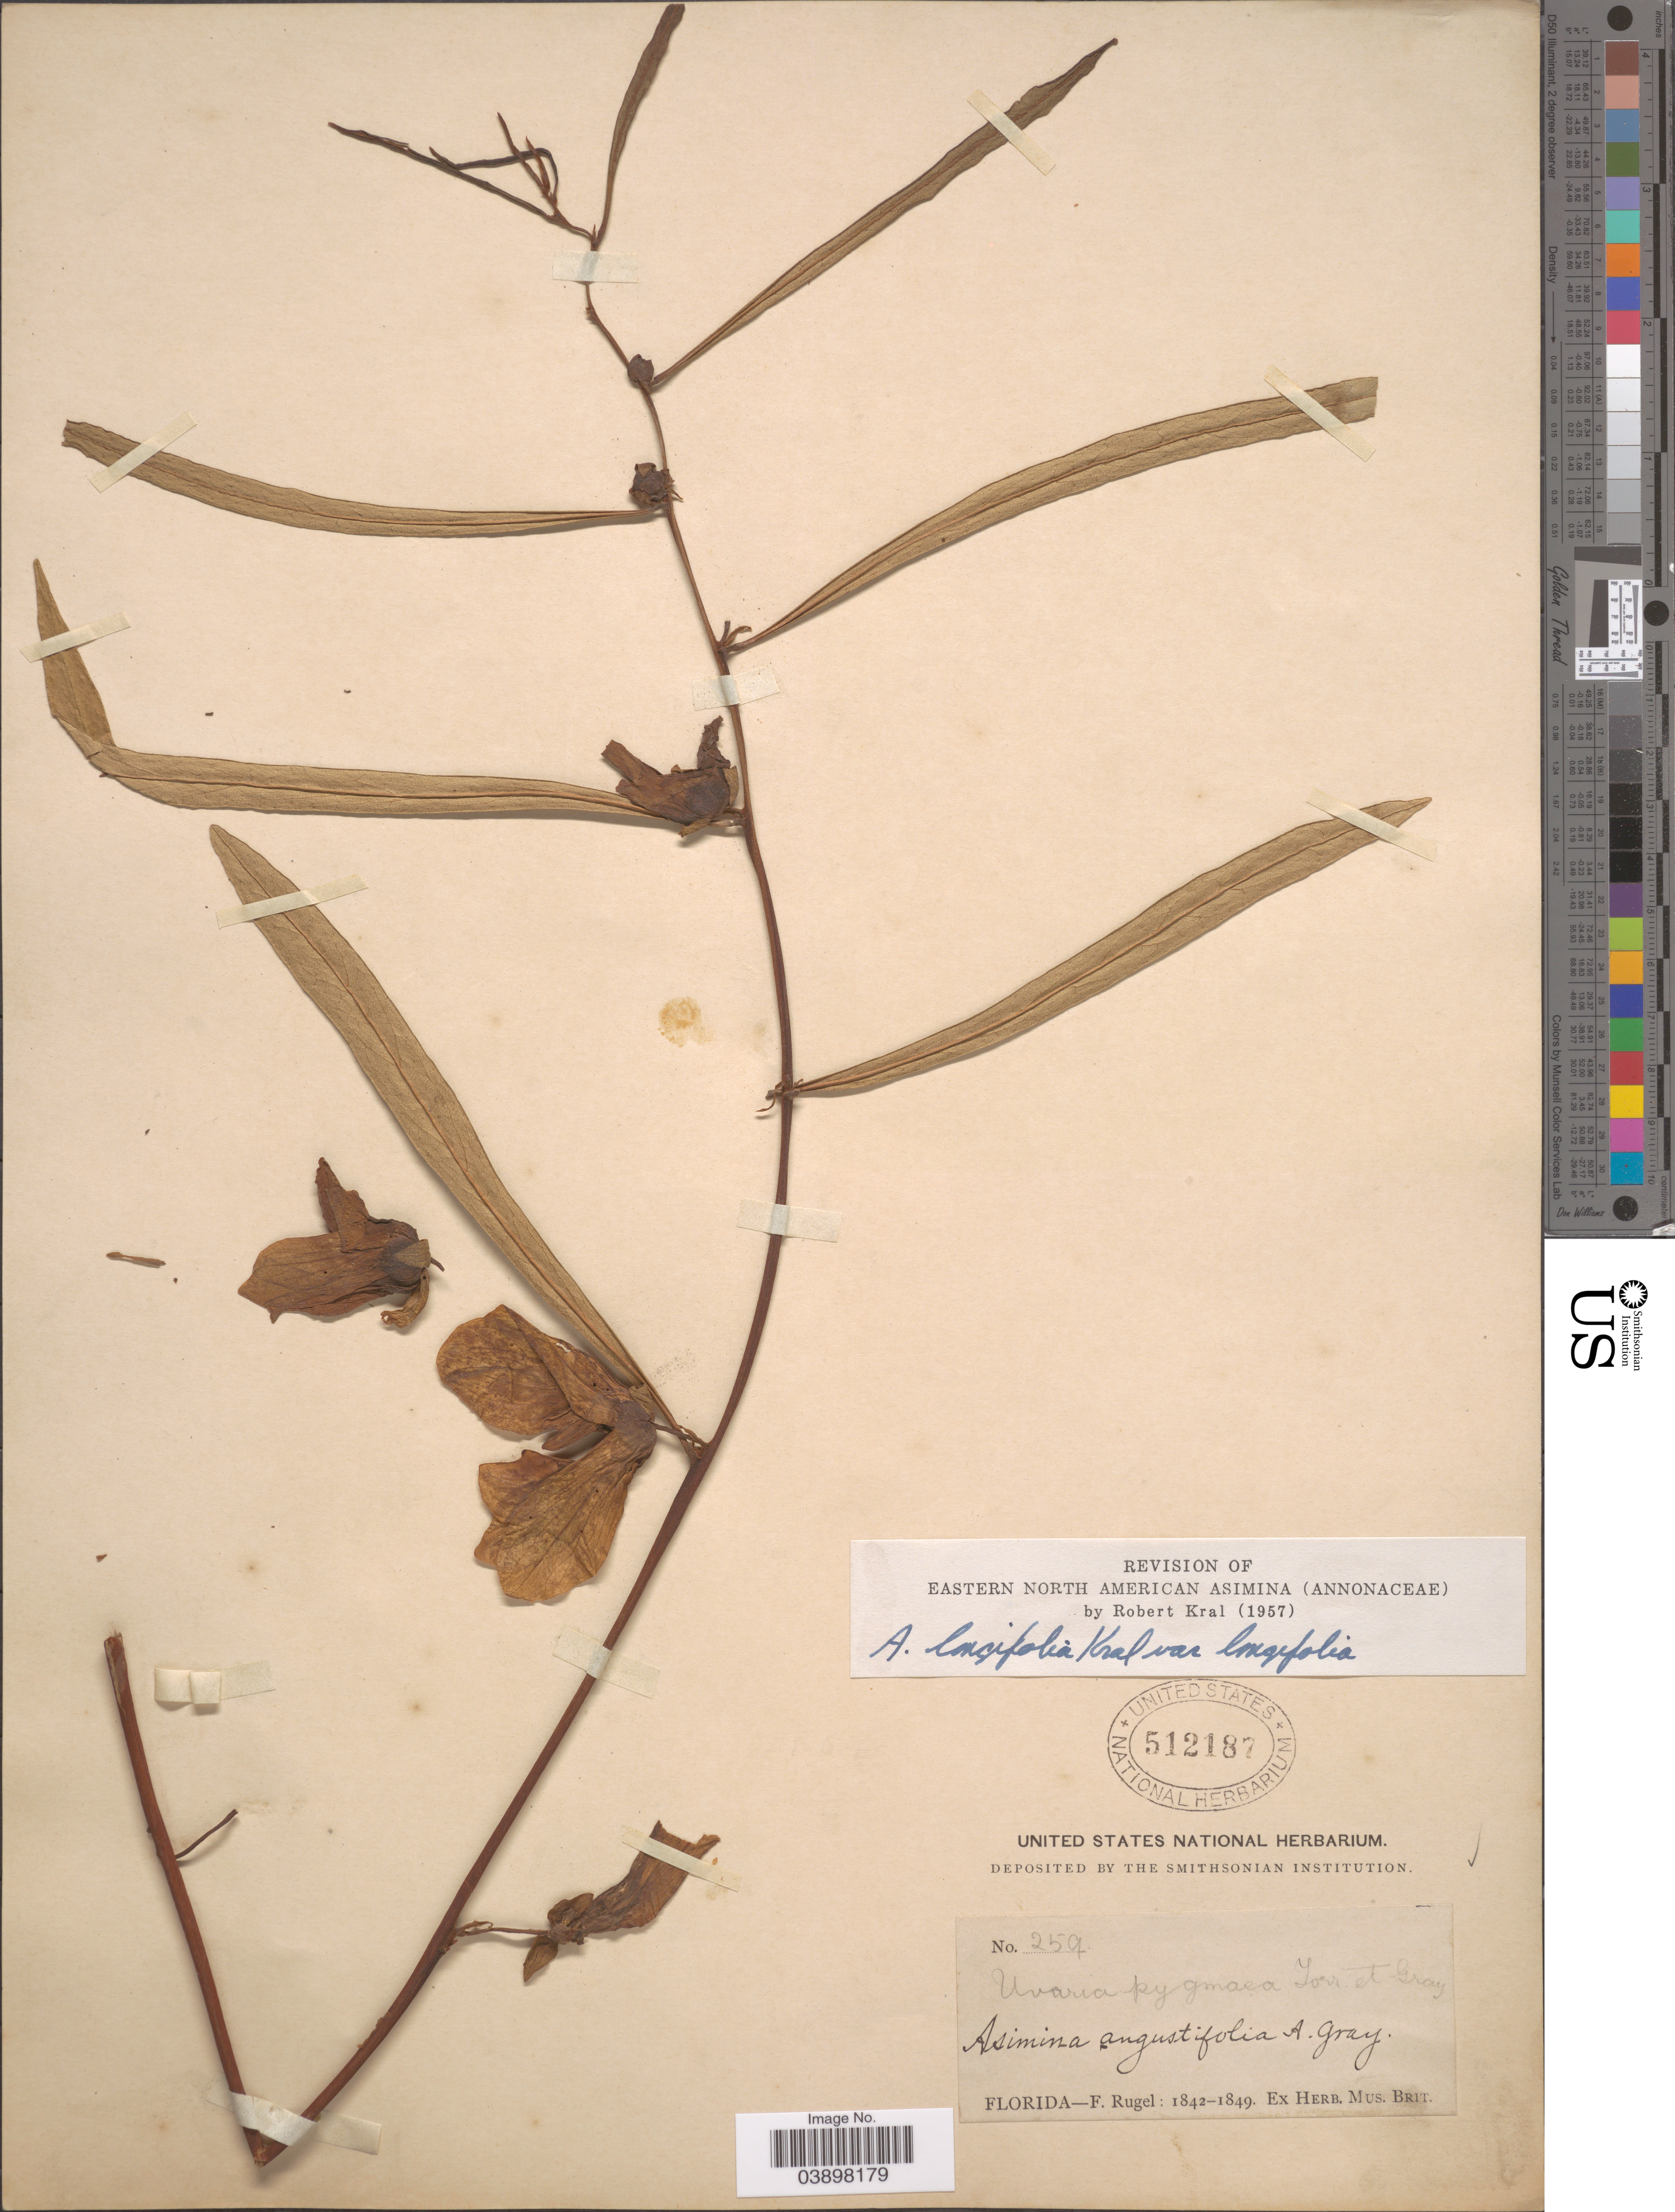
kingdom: Plantae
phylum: Tracheophyta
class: Magnoliopsida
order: Magnoliales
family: Annonaceae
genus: Asimina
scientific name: Asimina longifolia var. longifolia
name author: Kral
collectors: F. Rugel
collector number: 259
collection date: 1842/1849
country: United States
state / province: Florida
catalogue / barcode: US 512187